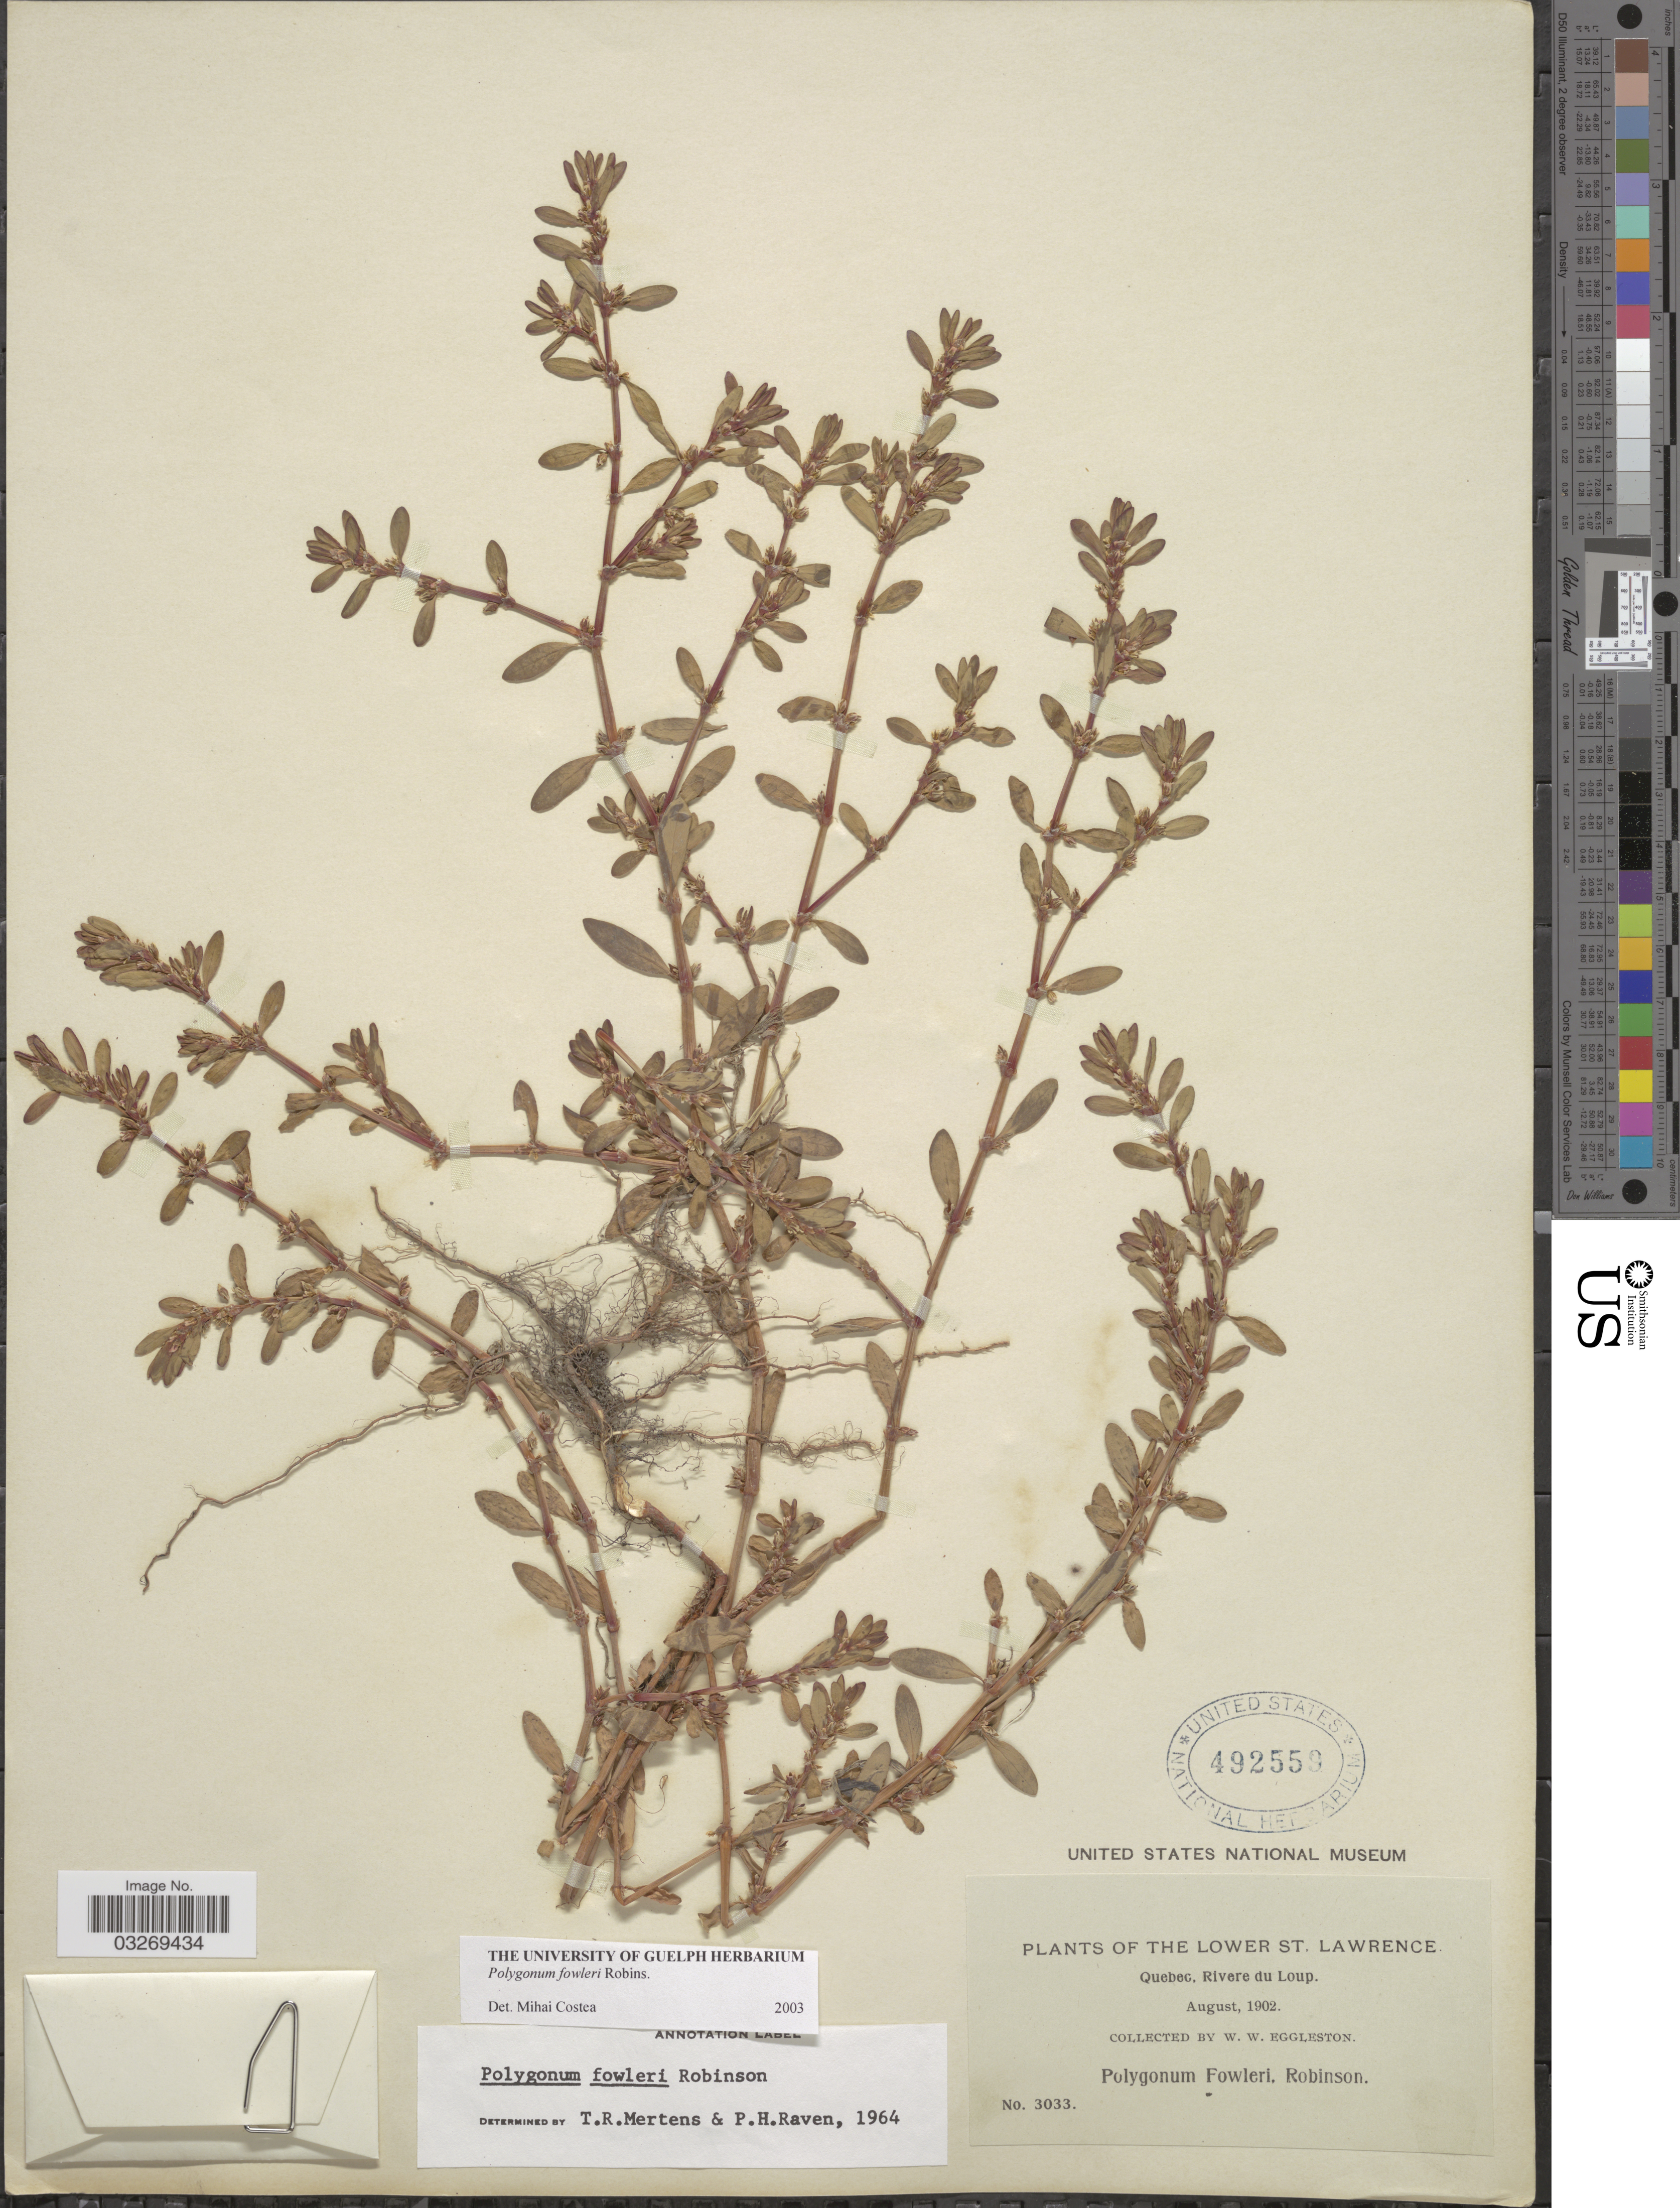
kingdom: Plantae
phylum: Tracheophyta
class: Magnoliopsida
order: Caryophyllales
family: Polygonaceae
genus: Polygonum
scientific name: Polygonum fowleri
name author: B.L. Rob.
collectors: W. W. Eggleston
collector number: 3033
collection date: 1902-08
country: Canada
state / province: Quebec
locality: The Lower St. Lawrence, Rivere du Loup.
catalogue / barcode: US 492559